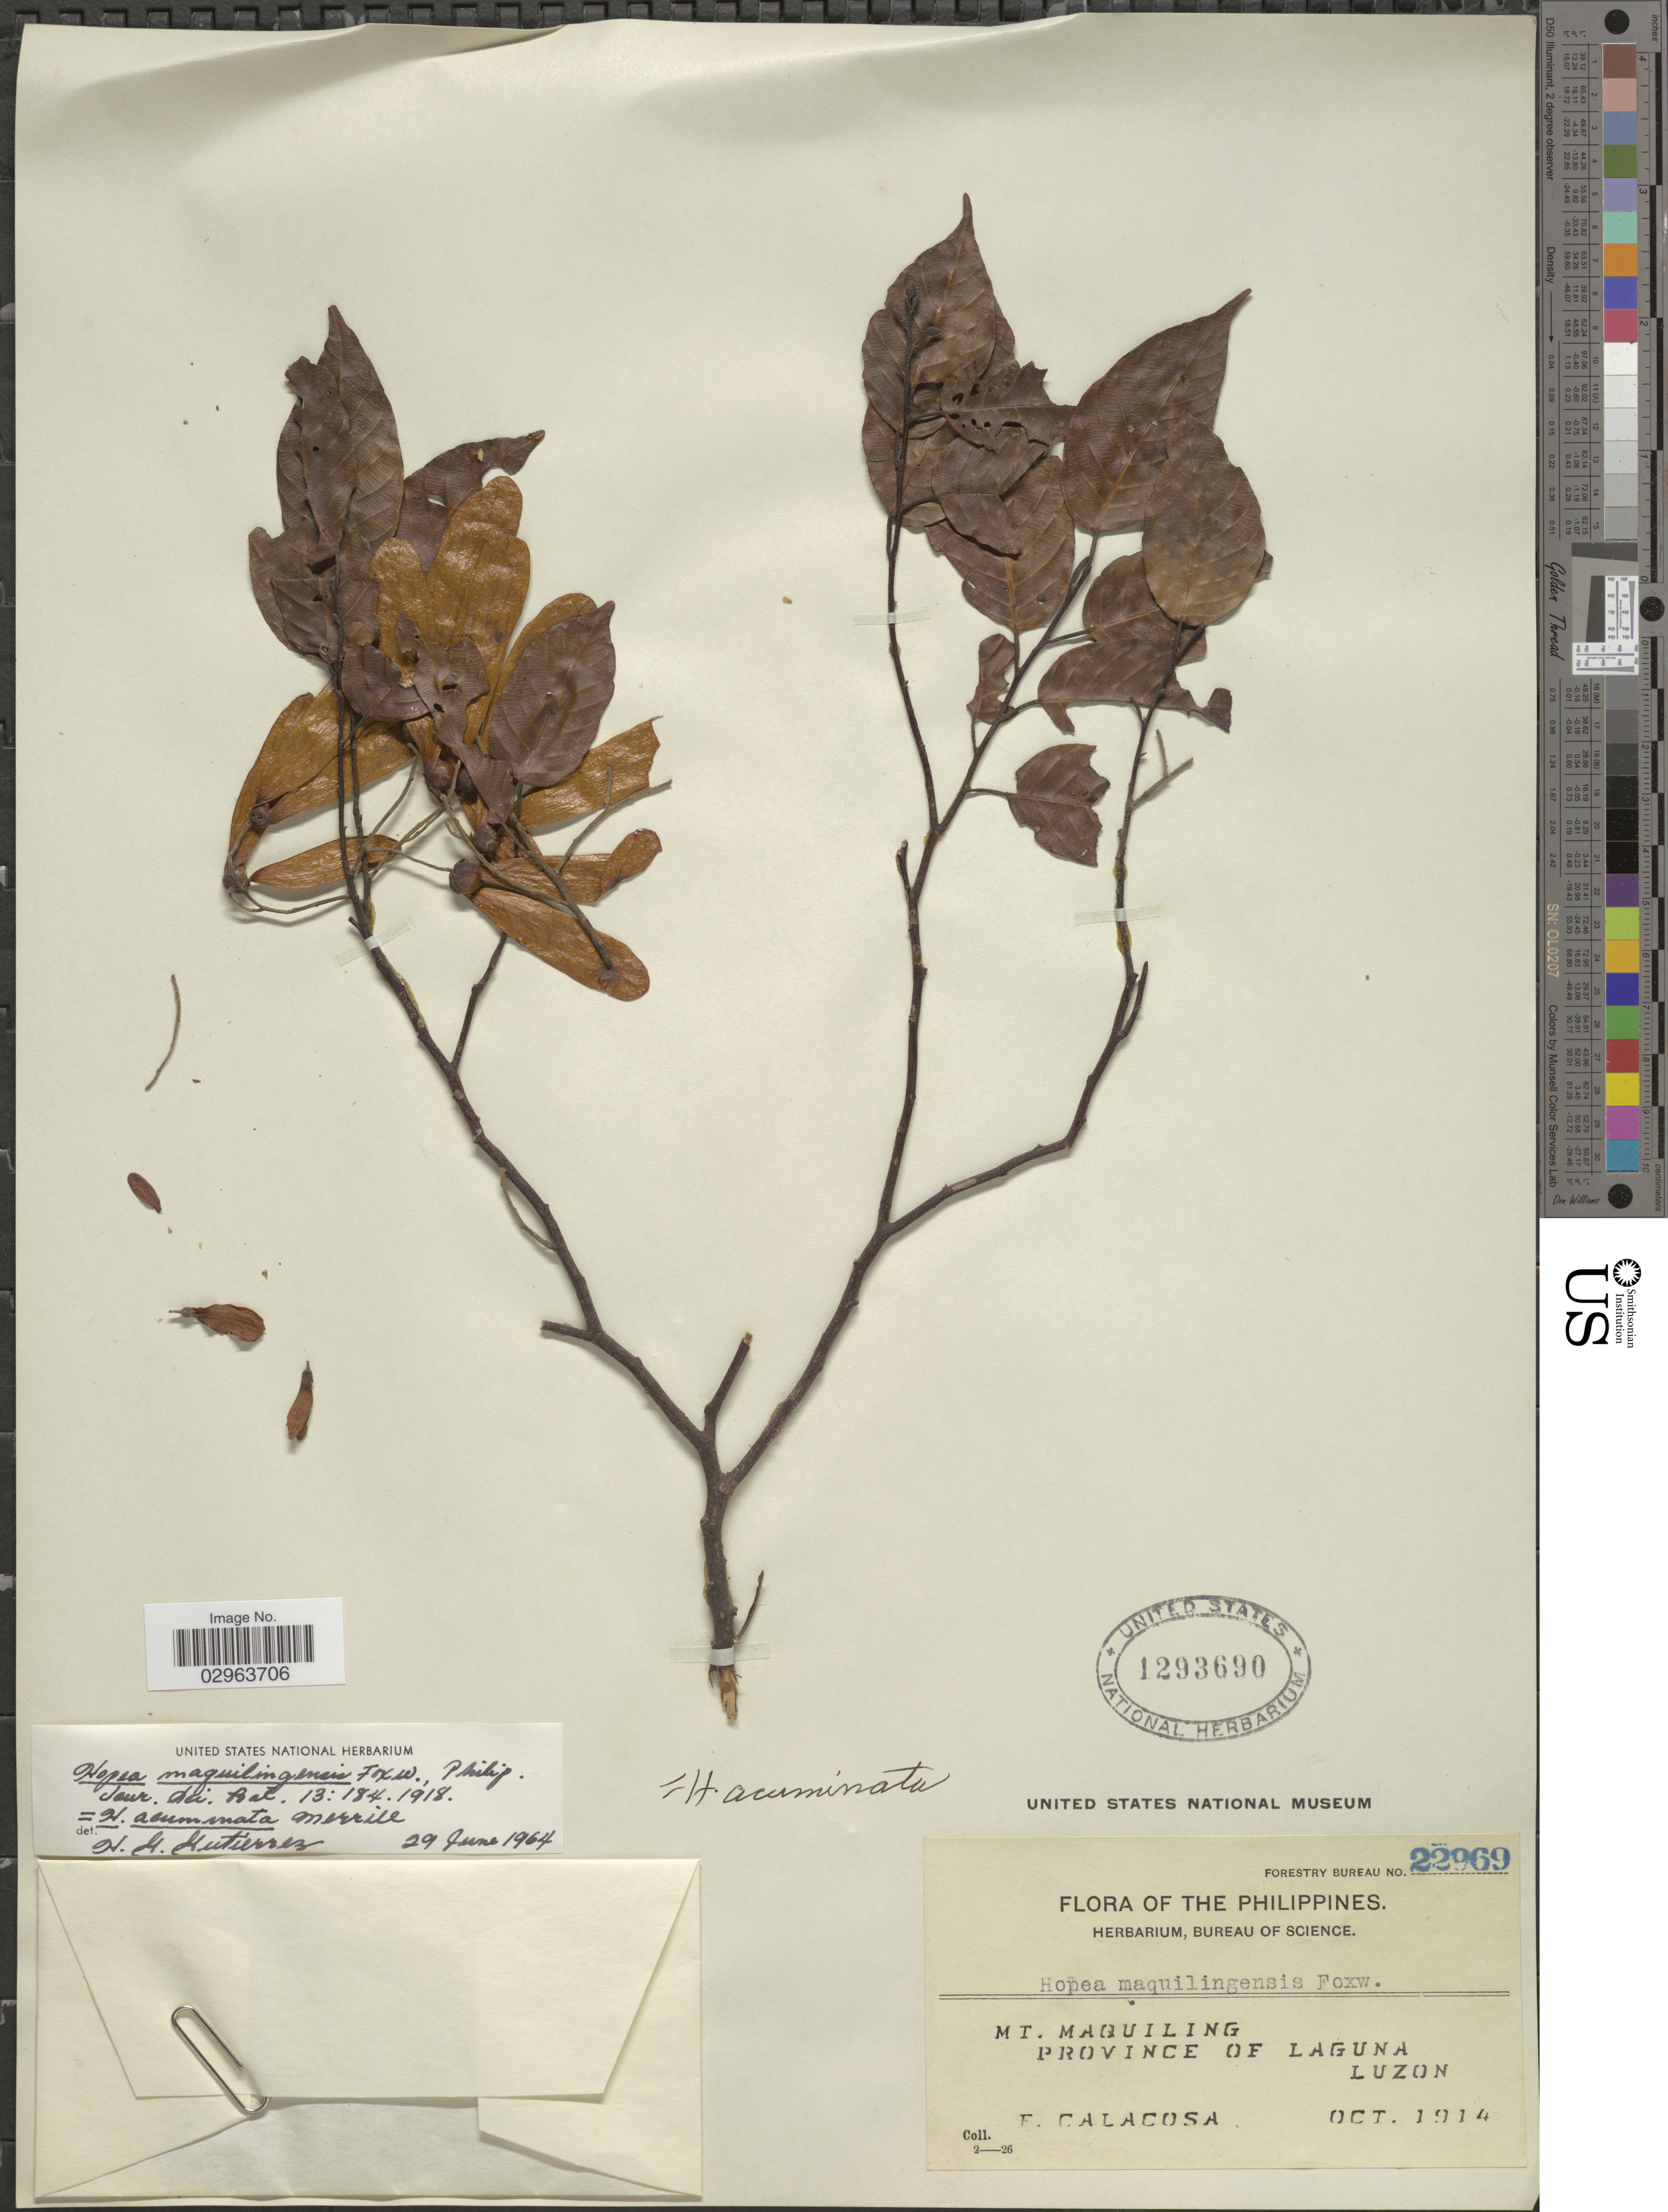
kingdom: Plantae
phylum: Tracheophyta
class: Magnoliopsida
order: Malvales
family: Dipterocarpaceae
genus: Hopea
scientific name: Hopea acuminata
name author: Merr.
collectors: F. Calacosa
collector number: Forestry Bureau 22969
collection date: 1914-10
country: Philippines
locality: Mt. Maquiling. Province of Laguna, Luzon.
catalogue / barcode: US 1293690